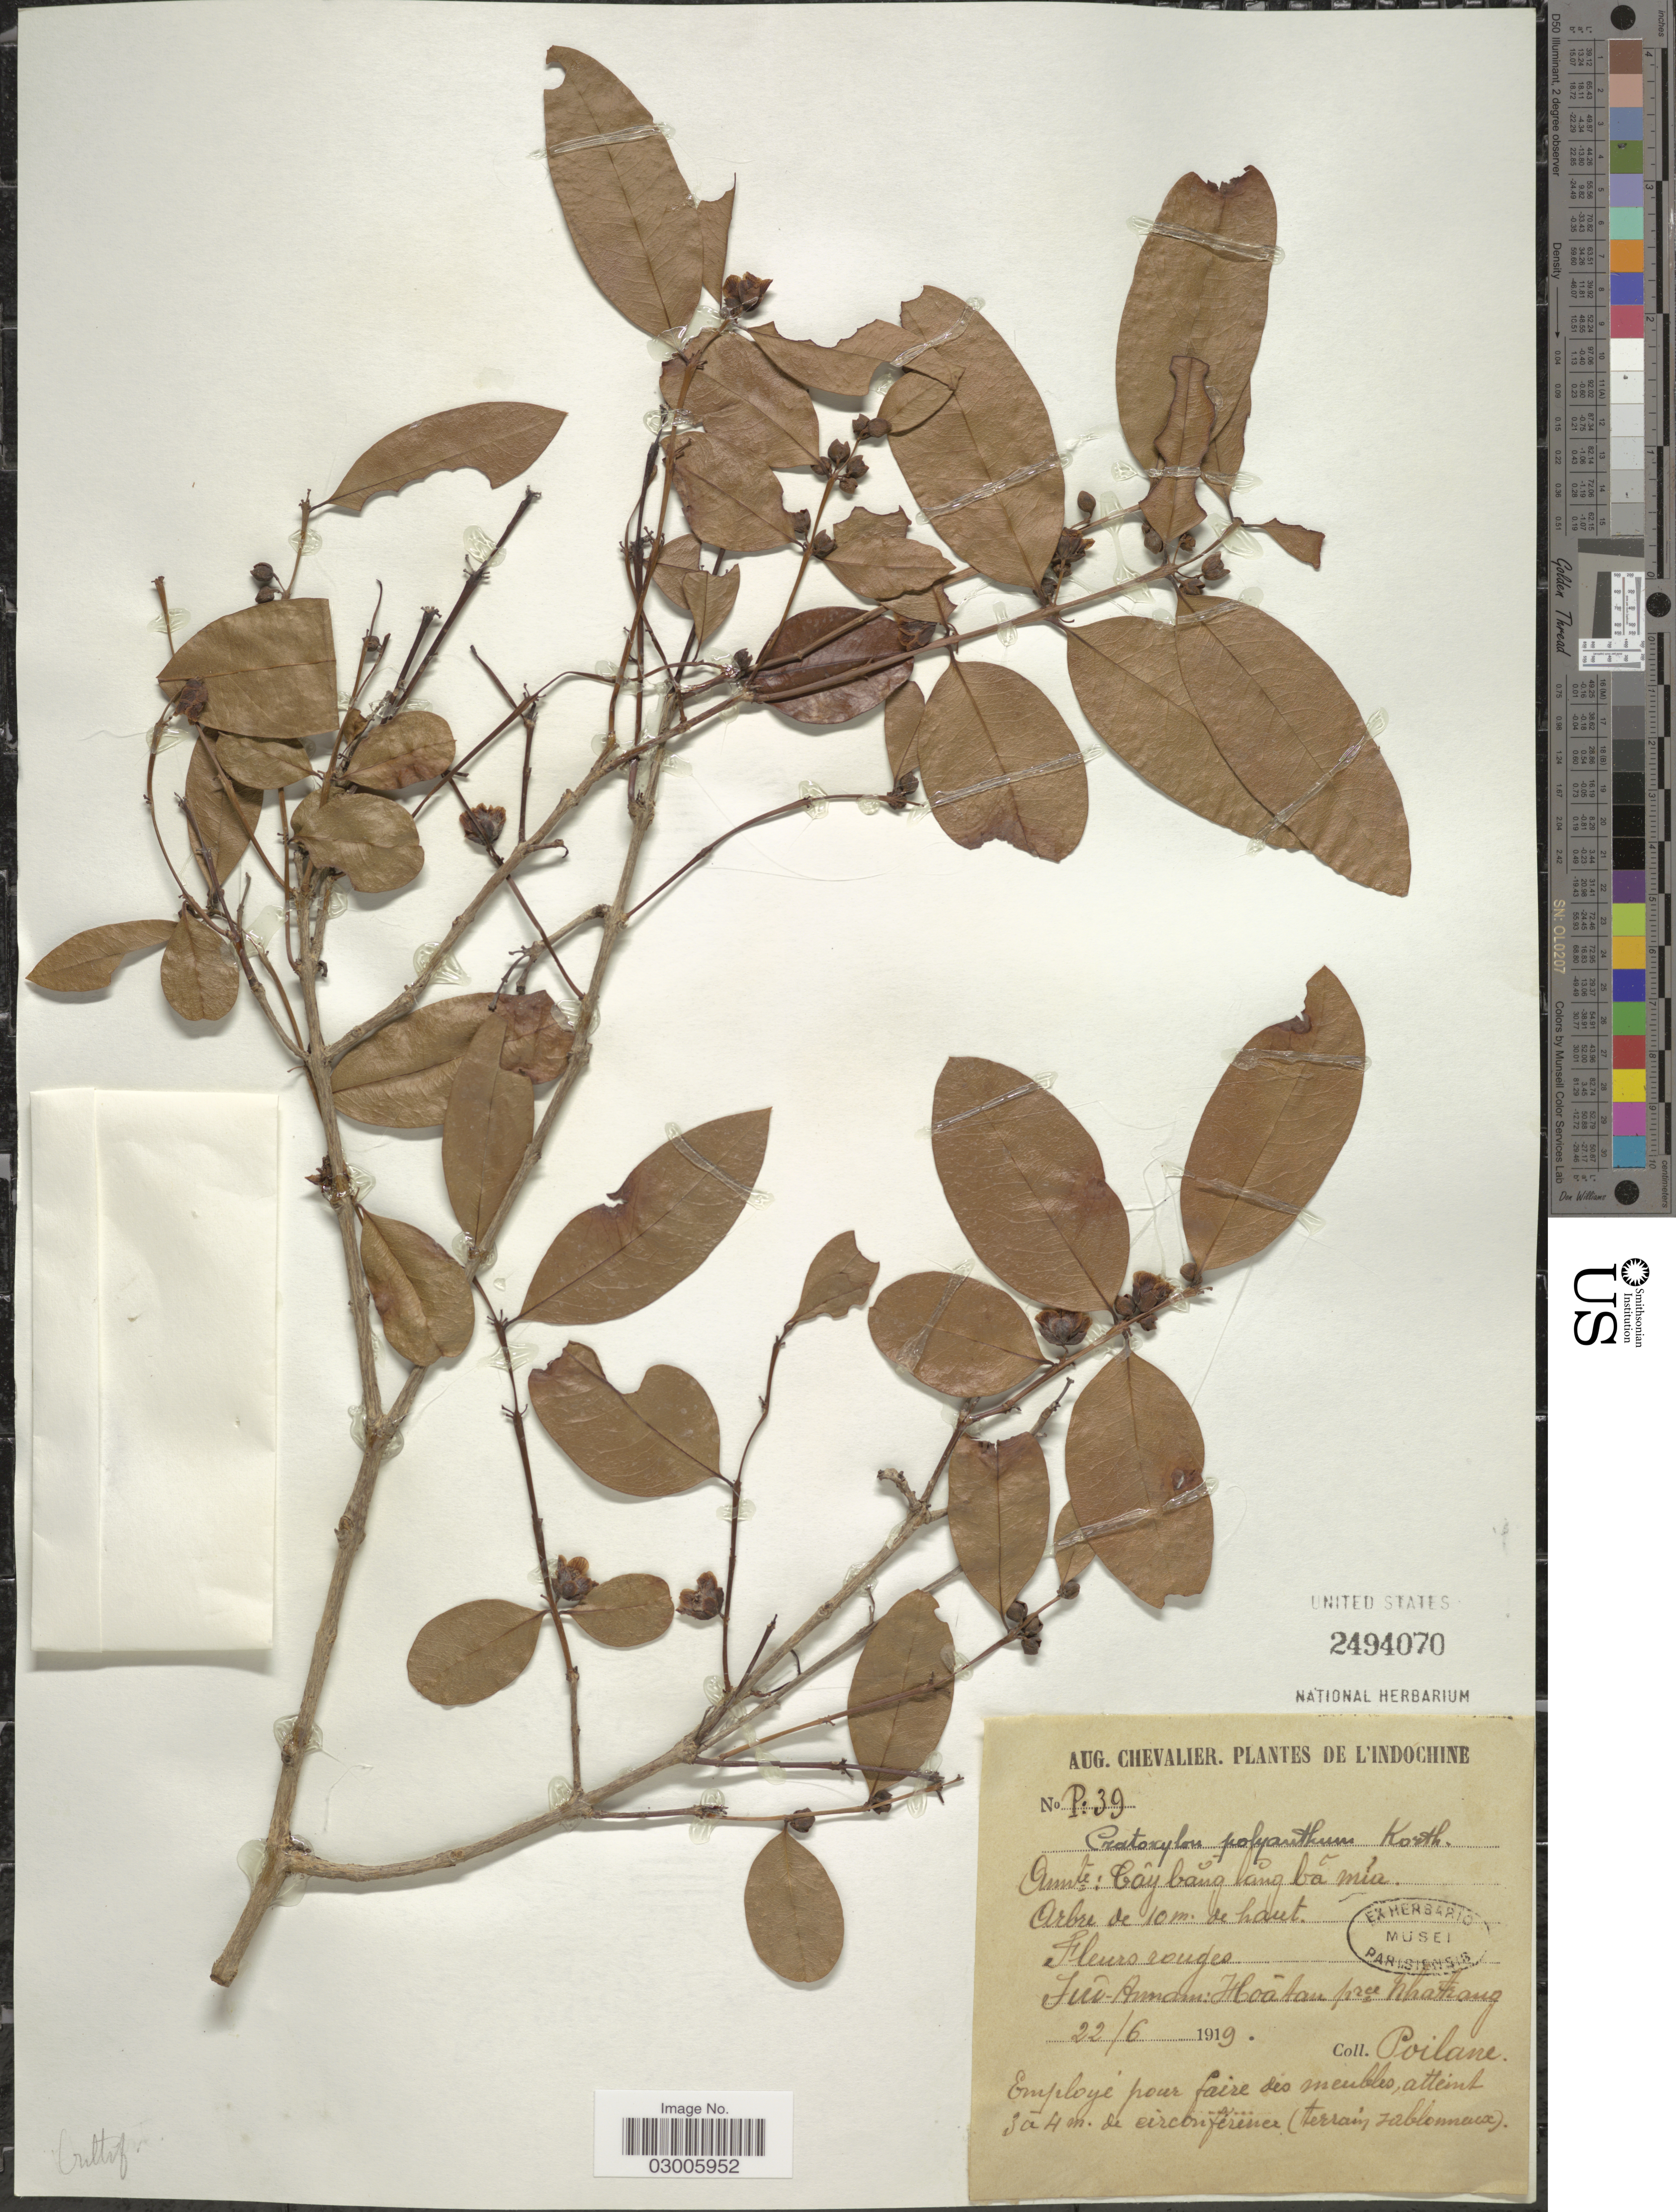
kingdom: Plantae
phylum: Tracheophyta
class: Magnoliopsida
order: Malpighiales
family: Hypericaceae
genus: Cratoxylum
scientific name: Cratoxylum polyanthum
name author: Korth.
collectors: -. Poilane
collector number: P39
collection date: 1919-06-22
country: Vietnam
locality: Fui-Annam: Hoa Aan prce Nhatrang.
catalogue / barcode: US 2494070